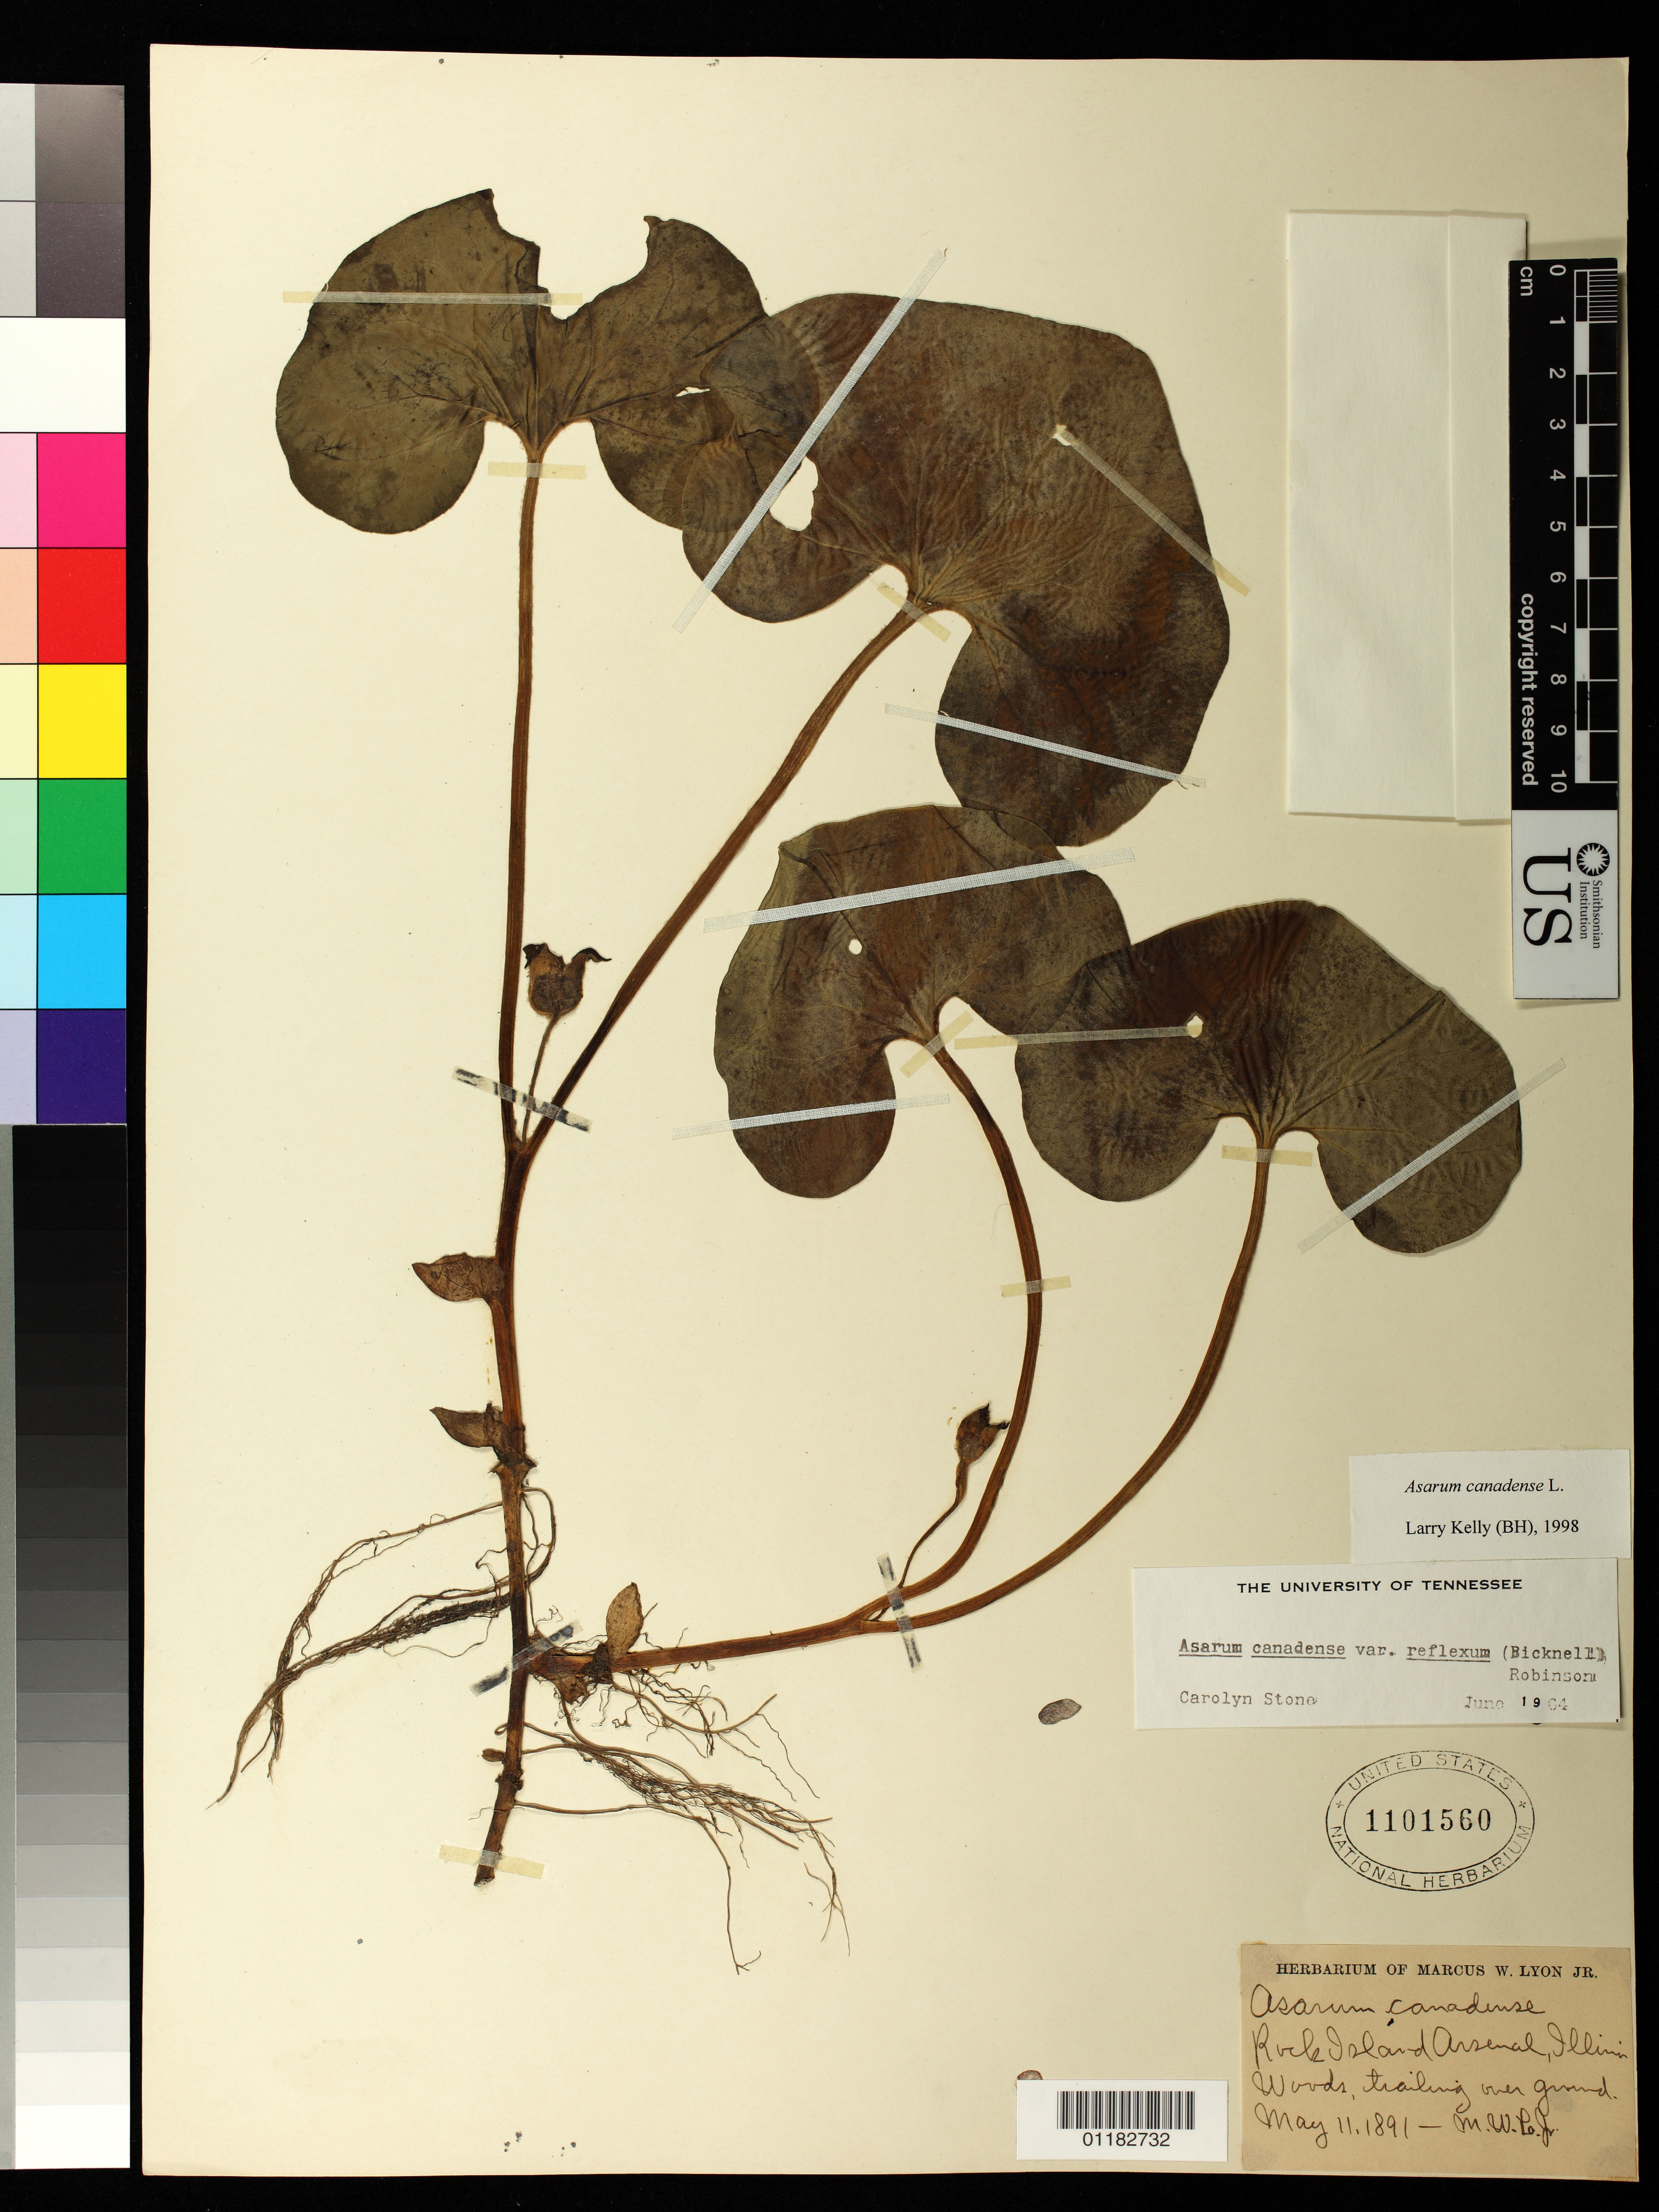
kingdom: Plantae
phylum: Tracheophyta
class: Magnoliopsida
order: Piperales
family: Aristolochiaceae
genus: Asarum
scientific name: Asarum canadense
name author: L.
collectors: M. W. Lyon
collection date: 1891-05-11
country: United States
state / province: Illinois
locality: Rock Island Arsenal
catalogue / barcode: US 1101560